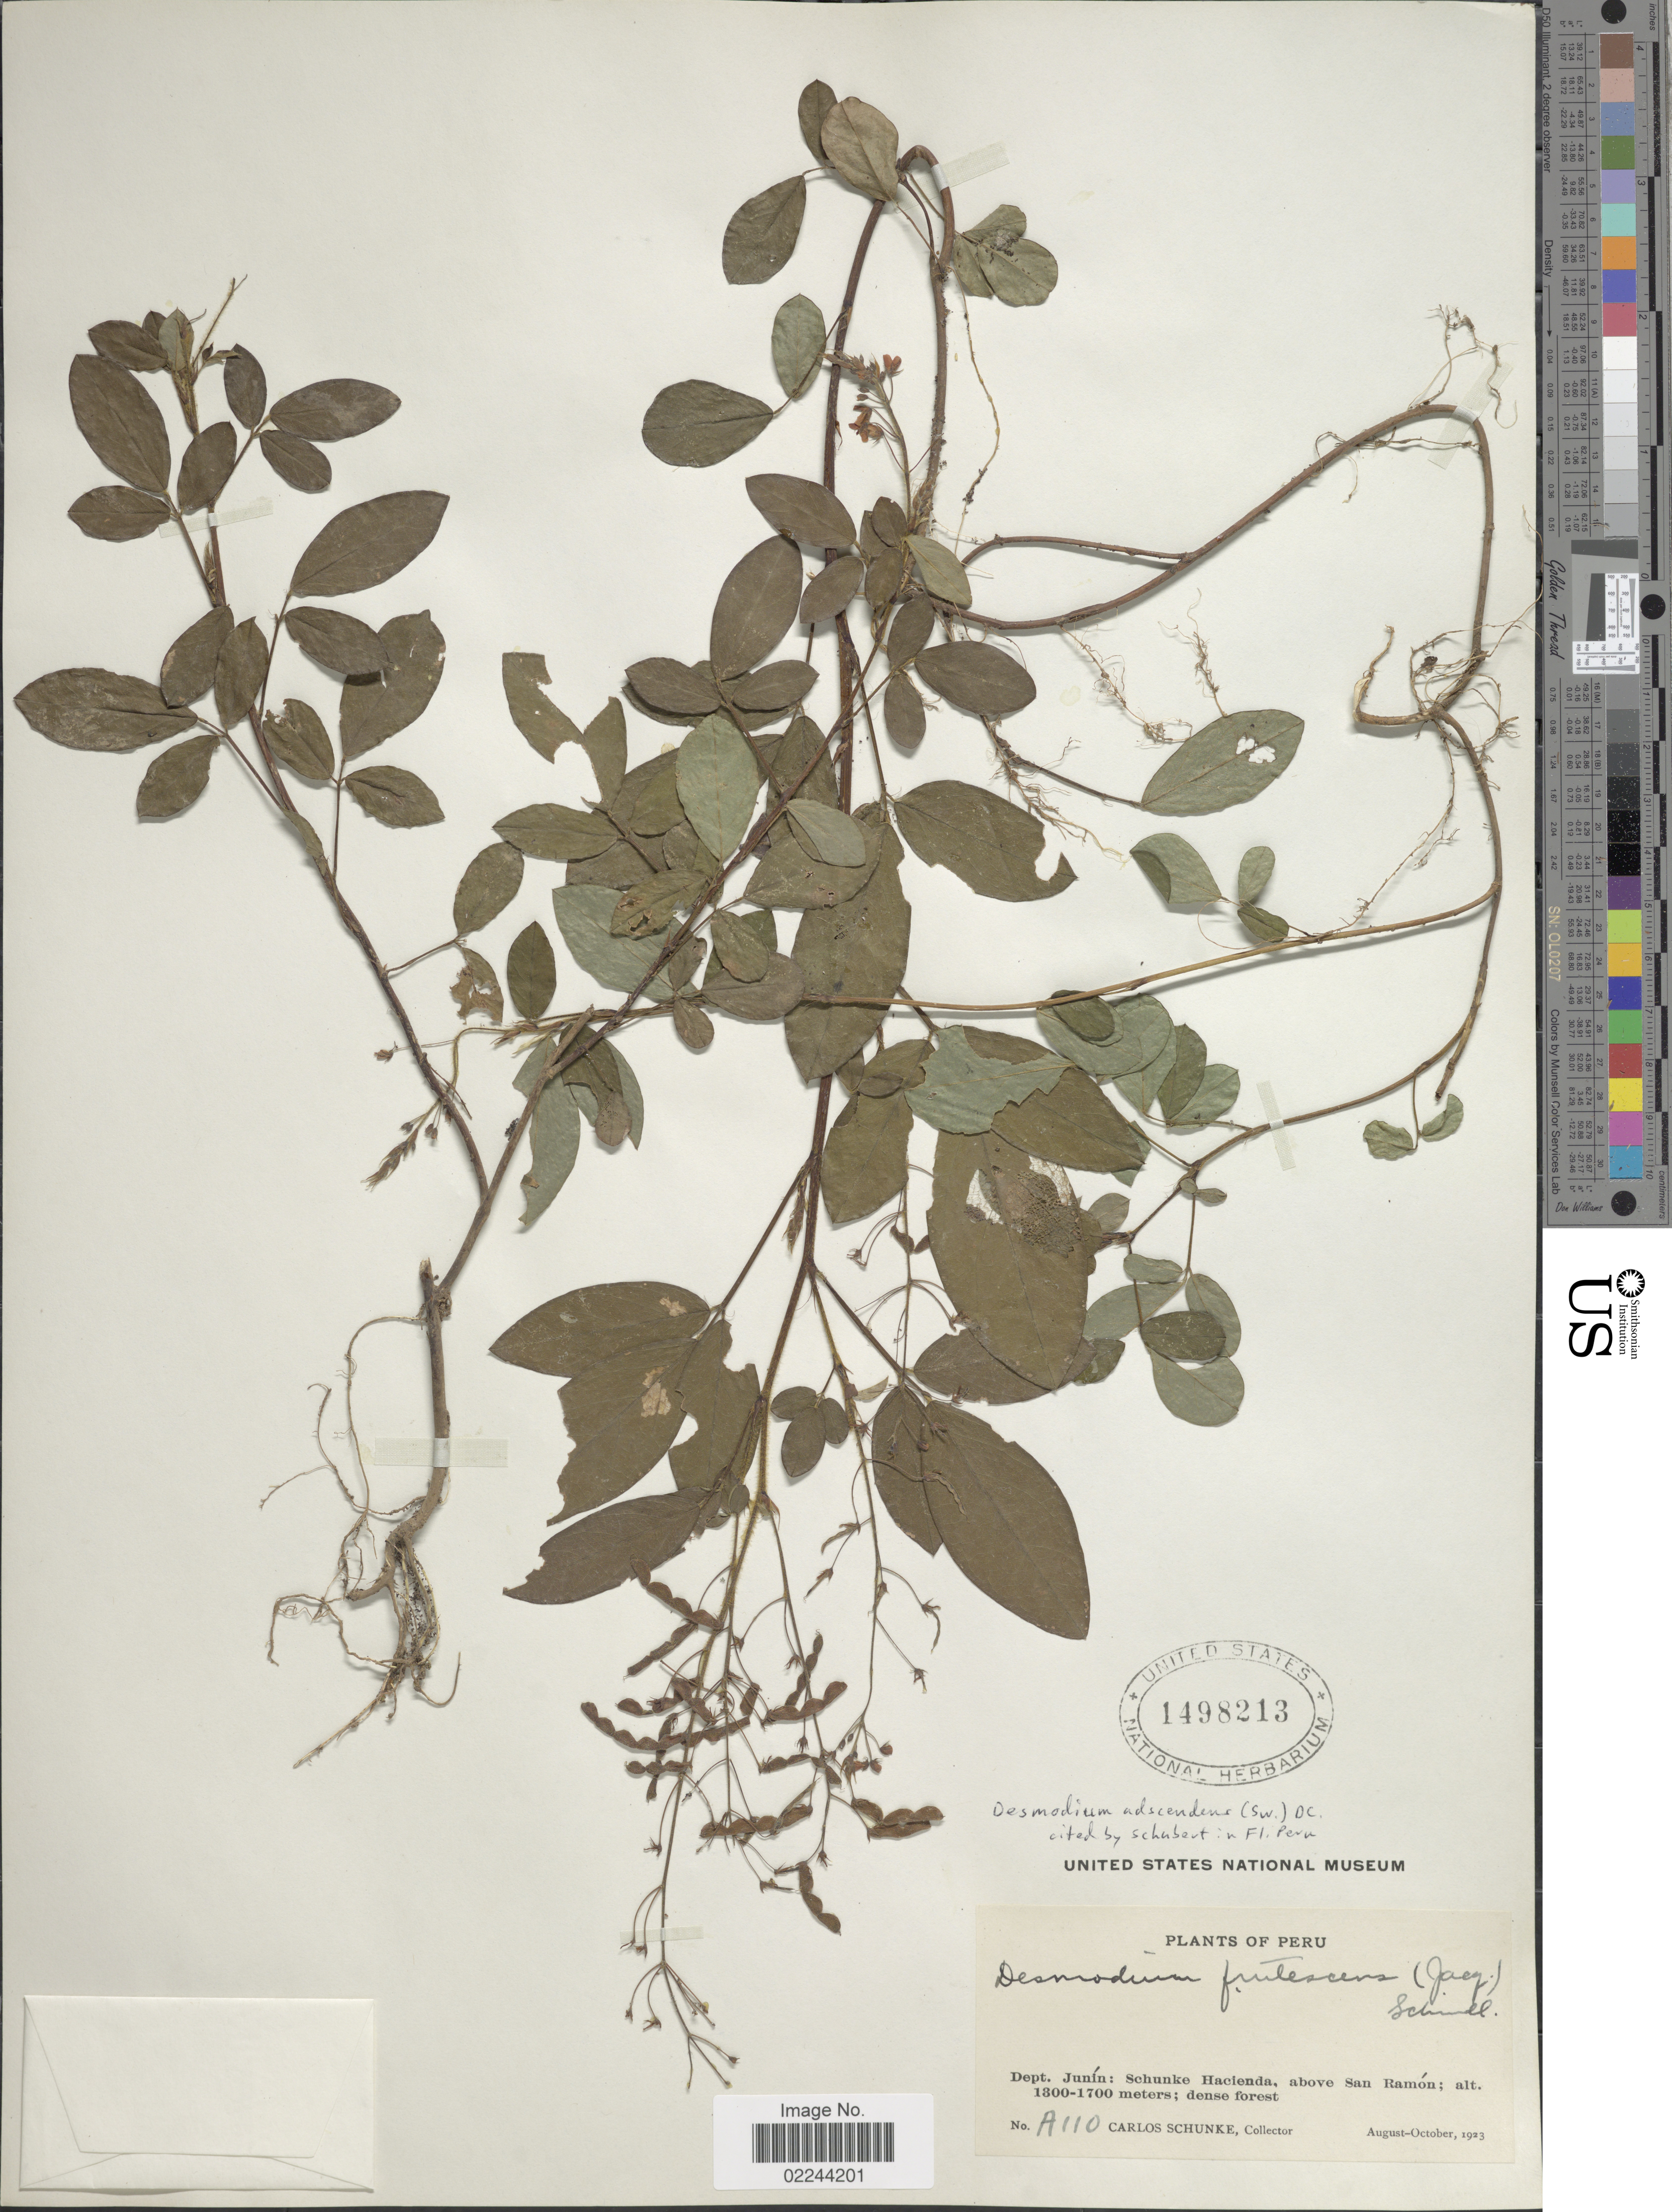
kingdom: Plantae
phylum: Tracheophyta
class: Magnoliopsida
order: Fabales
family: Fabaceae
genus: Grona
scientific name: Grona adscendens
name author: (Sw.) H. Ohashi & K. Ohashi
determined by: Strong, Mark T., (BOT), Smithsonian Institution - National Museum of Natural History (UNITED STATES)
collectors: C. Schunke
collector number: A110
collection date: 1923-08/1923-10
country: Peru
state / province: Junín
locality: Dept. Junín: Schunke Hacienda, above San Ramón; dense forest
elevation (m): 1300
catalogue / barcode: US 1498213